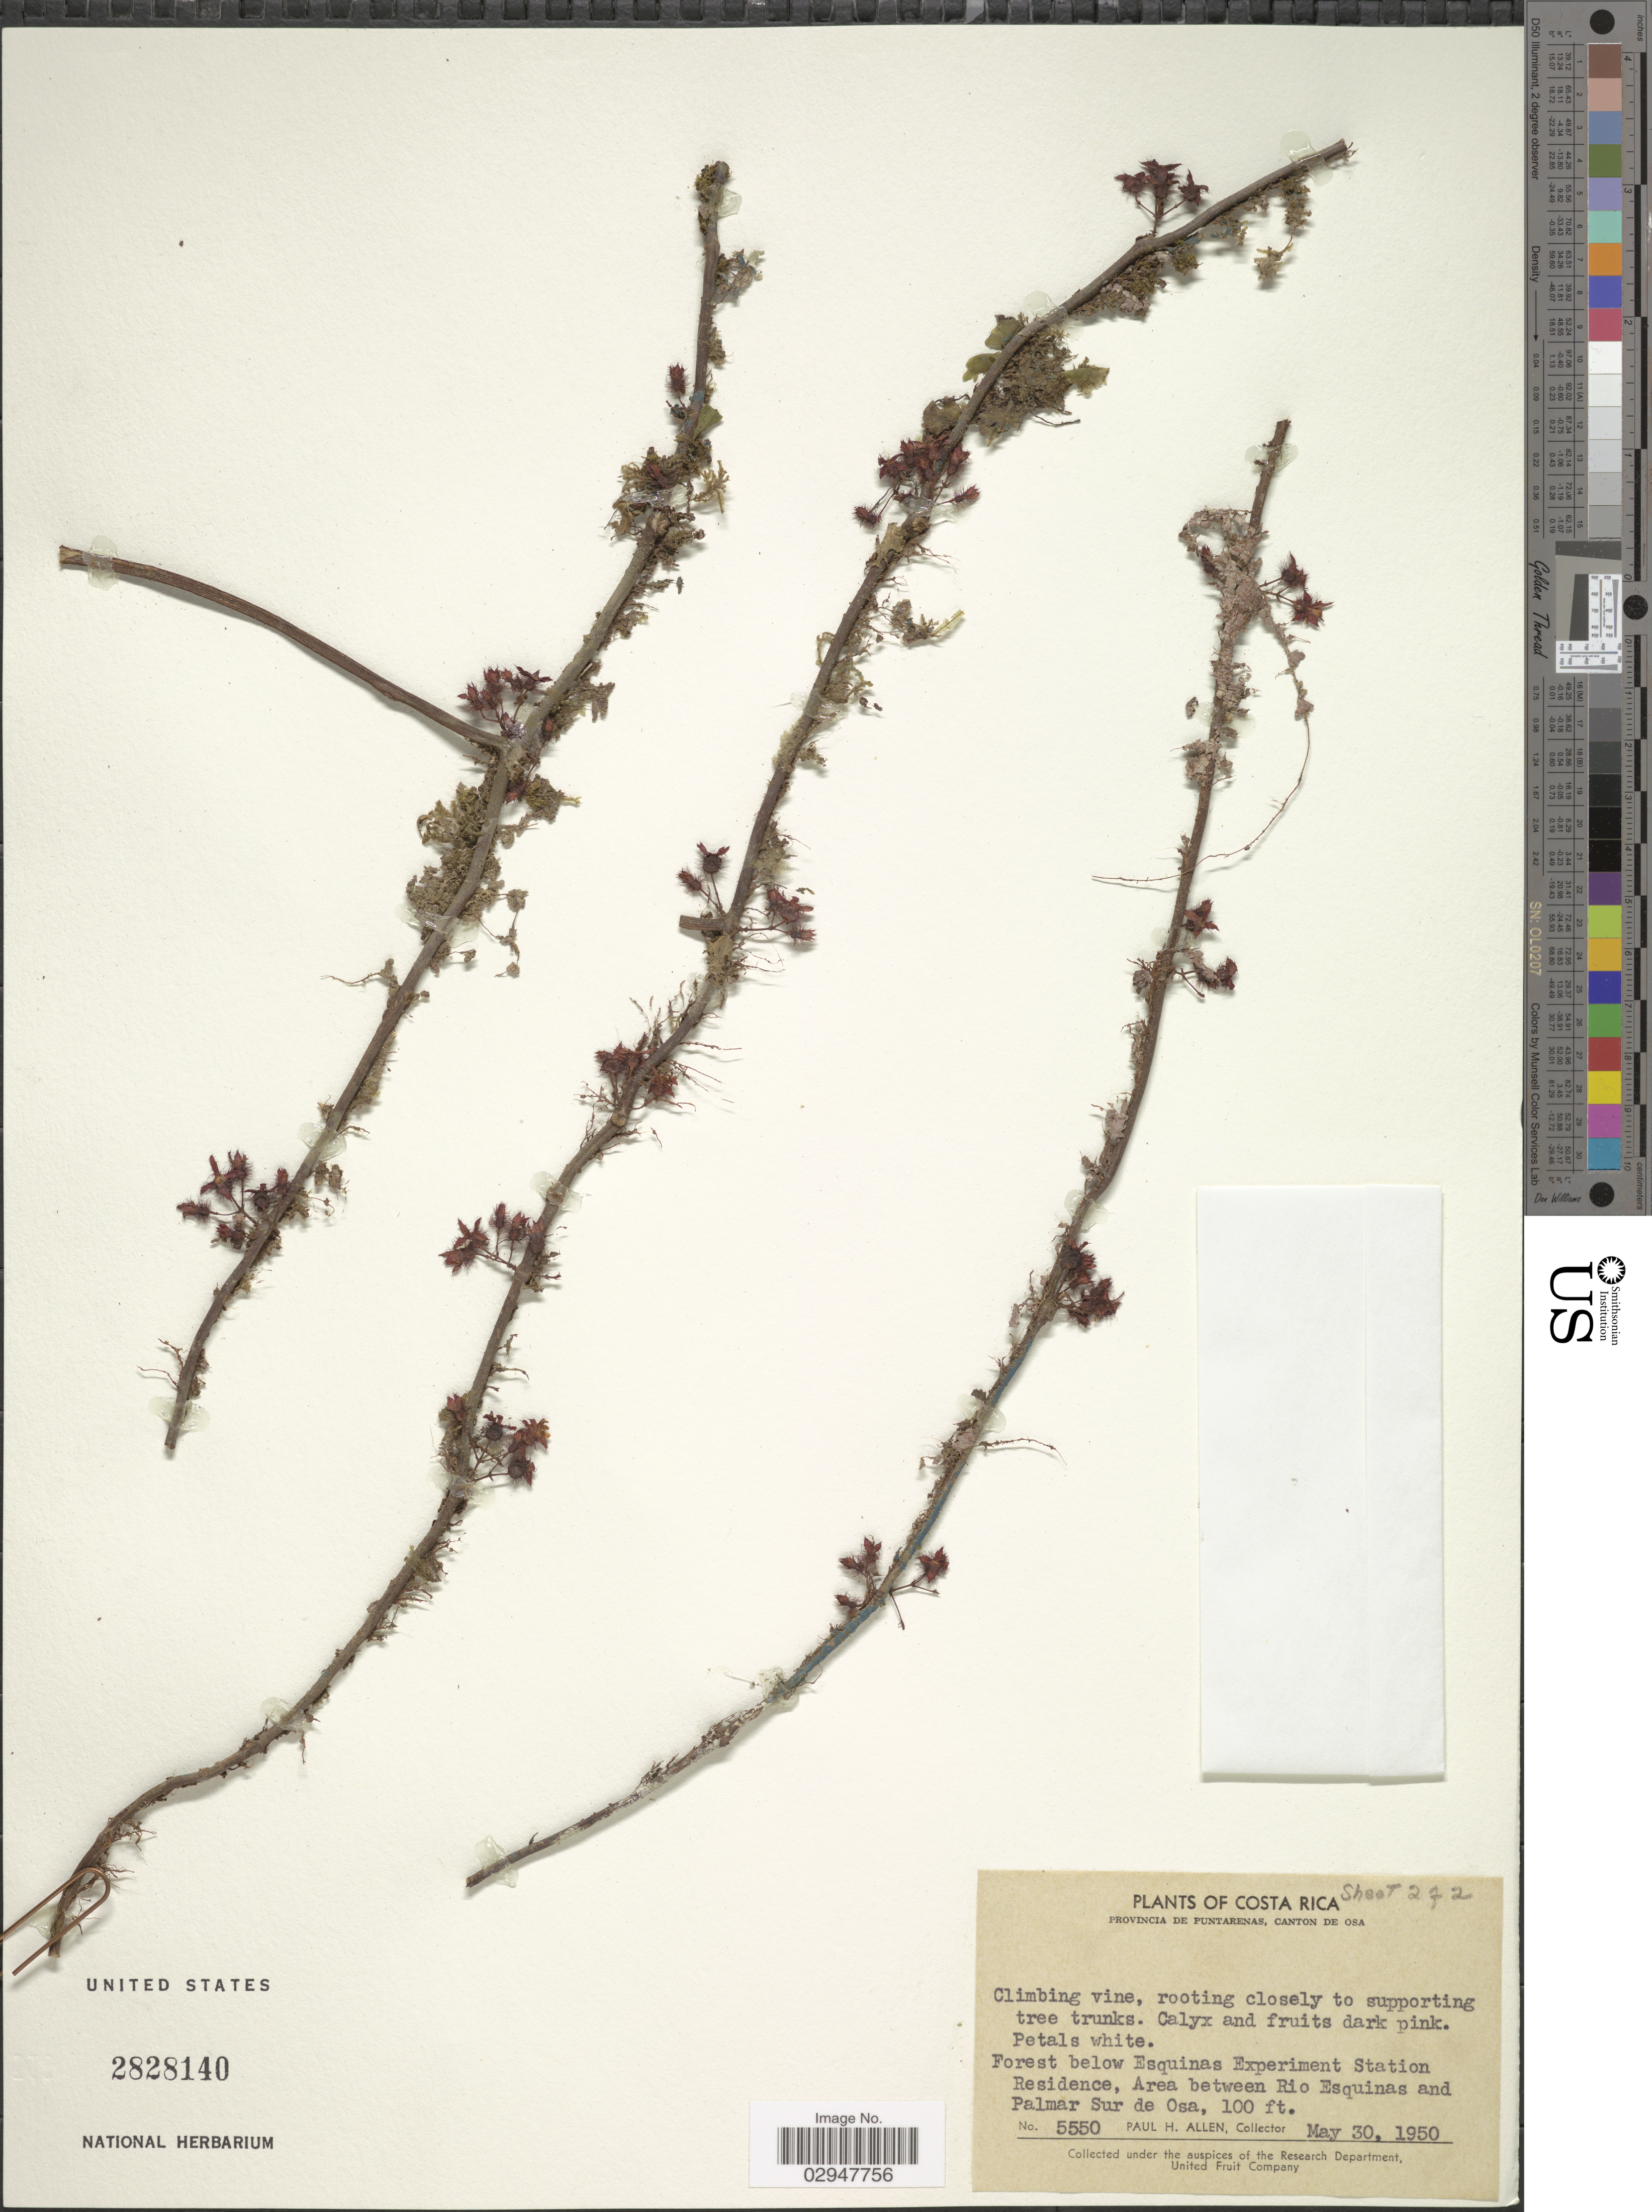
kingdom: Plantae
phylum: Tracheophyta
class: Magnoliopsida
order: Myrtales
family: Melastomataceae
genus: Clidemia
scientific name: Clidemia epiphytica var. trichocalyx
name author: (S.F. Blake) Wurdack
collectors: P. H. Allen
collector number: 5550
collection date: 1950-05-30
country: Costa Rica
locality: Forest below Esquinas Experiment Station Residence, Area between Rio Esquinas and Palmar Sur de Osa.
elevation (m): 30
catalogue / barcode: US 2828140